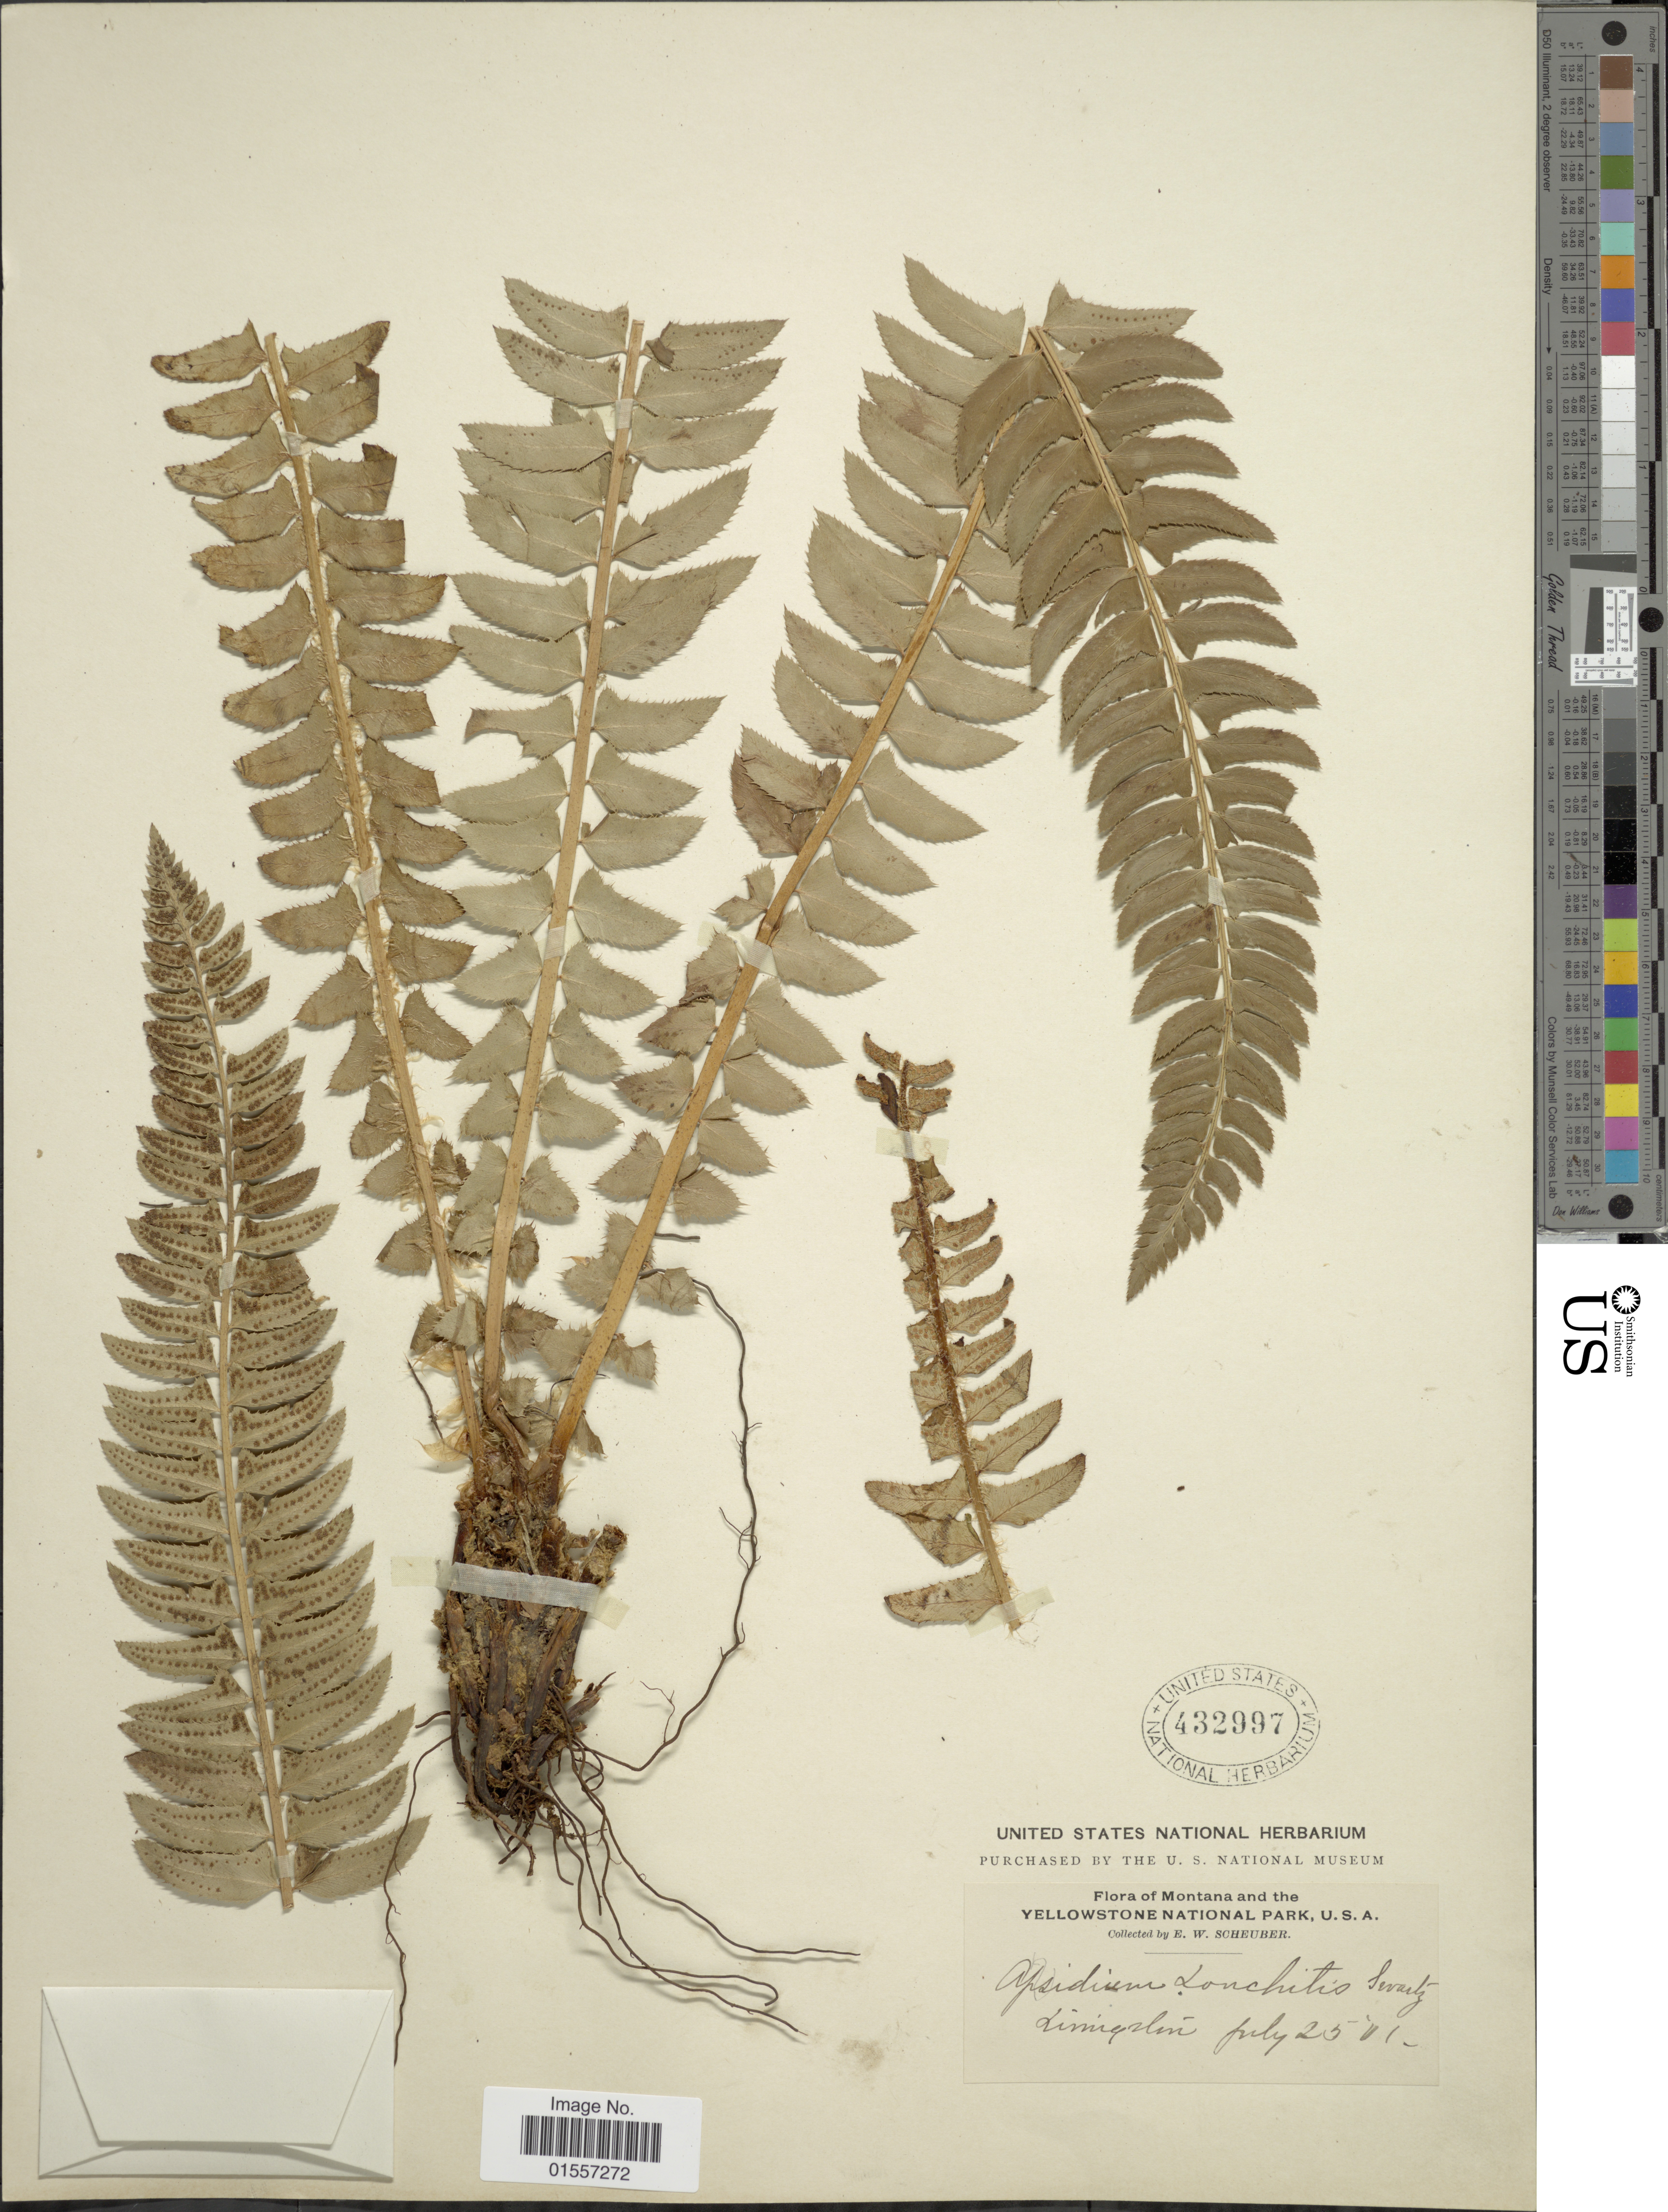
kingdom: Plantae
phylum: Tracheophyta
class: Polypodiopsida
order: Polypodiales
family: Dryopteridaceae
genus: Polystichum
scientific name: Polystichum lonchitis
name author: (Roth) L.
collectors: E. Scheuber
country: United States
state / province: Montana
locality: Yellowstone National Park, Livingston.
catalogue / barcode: US 432997